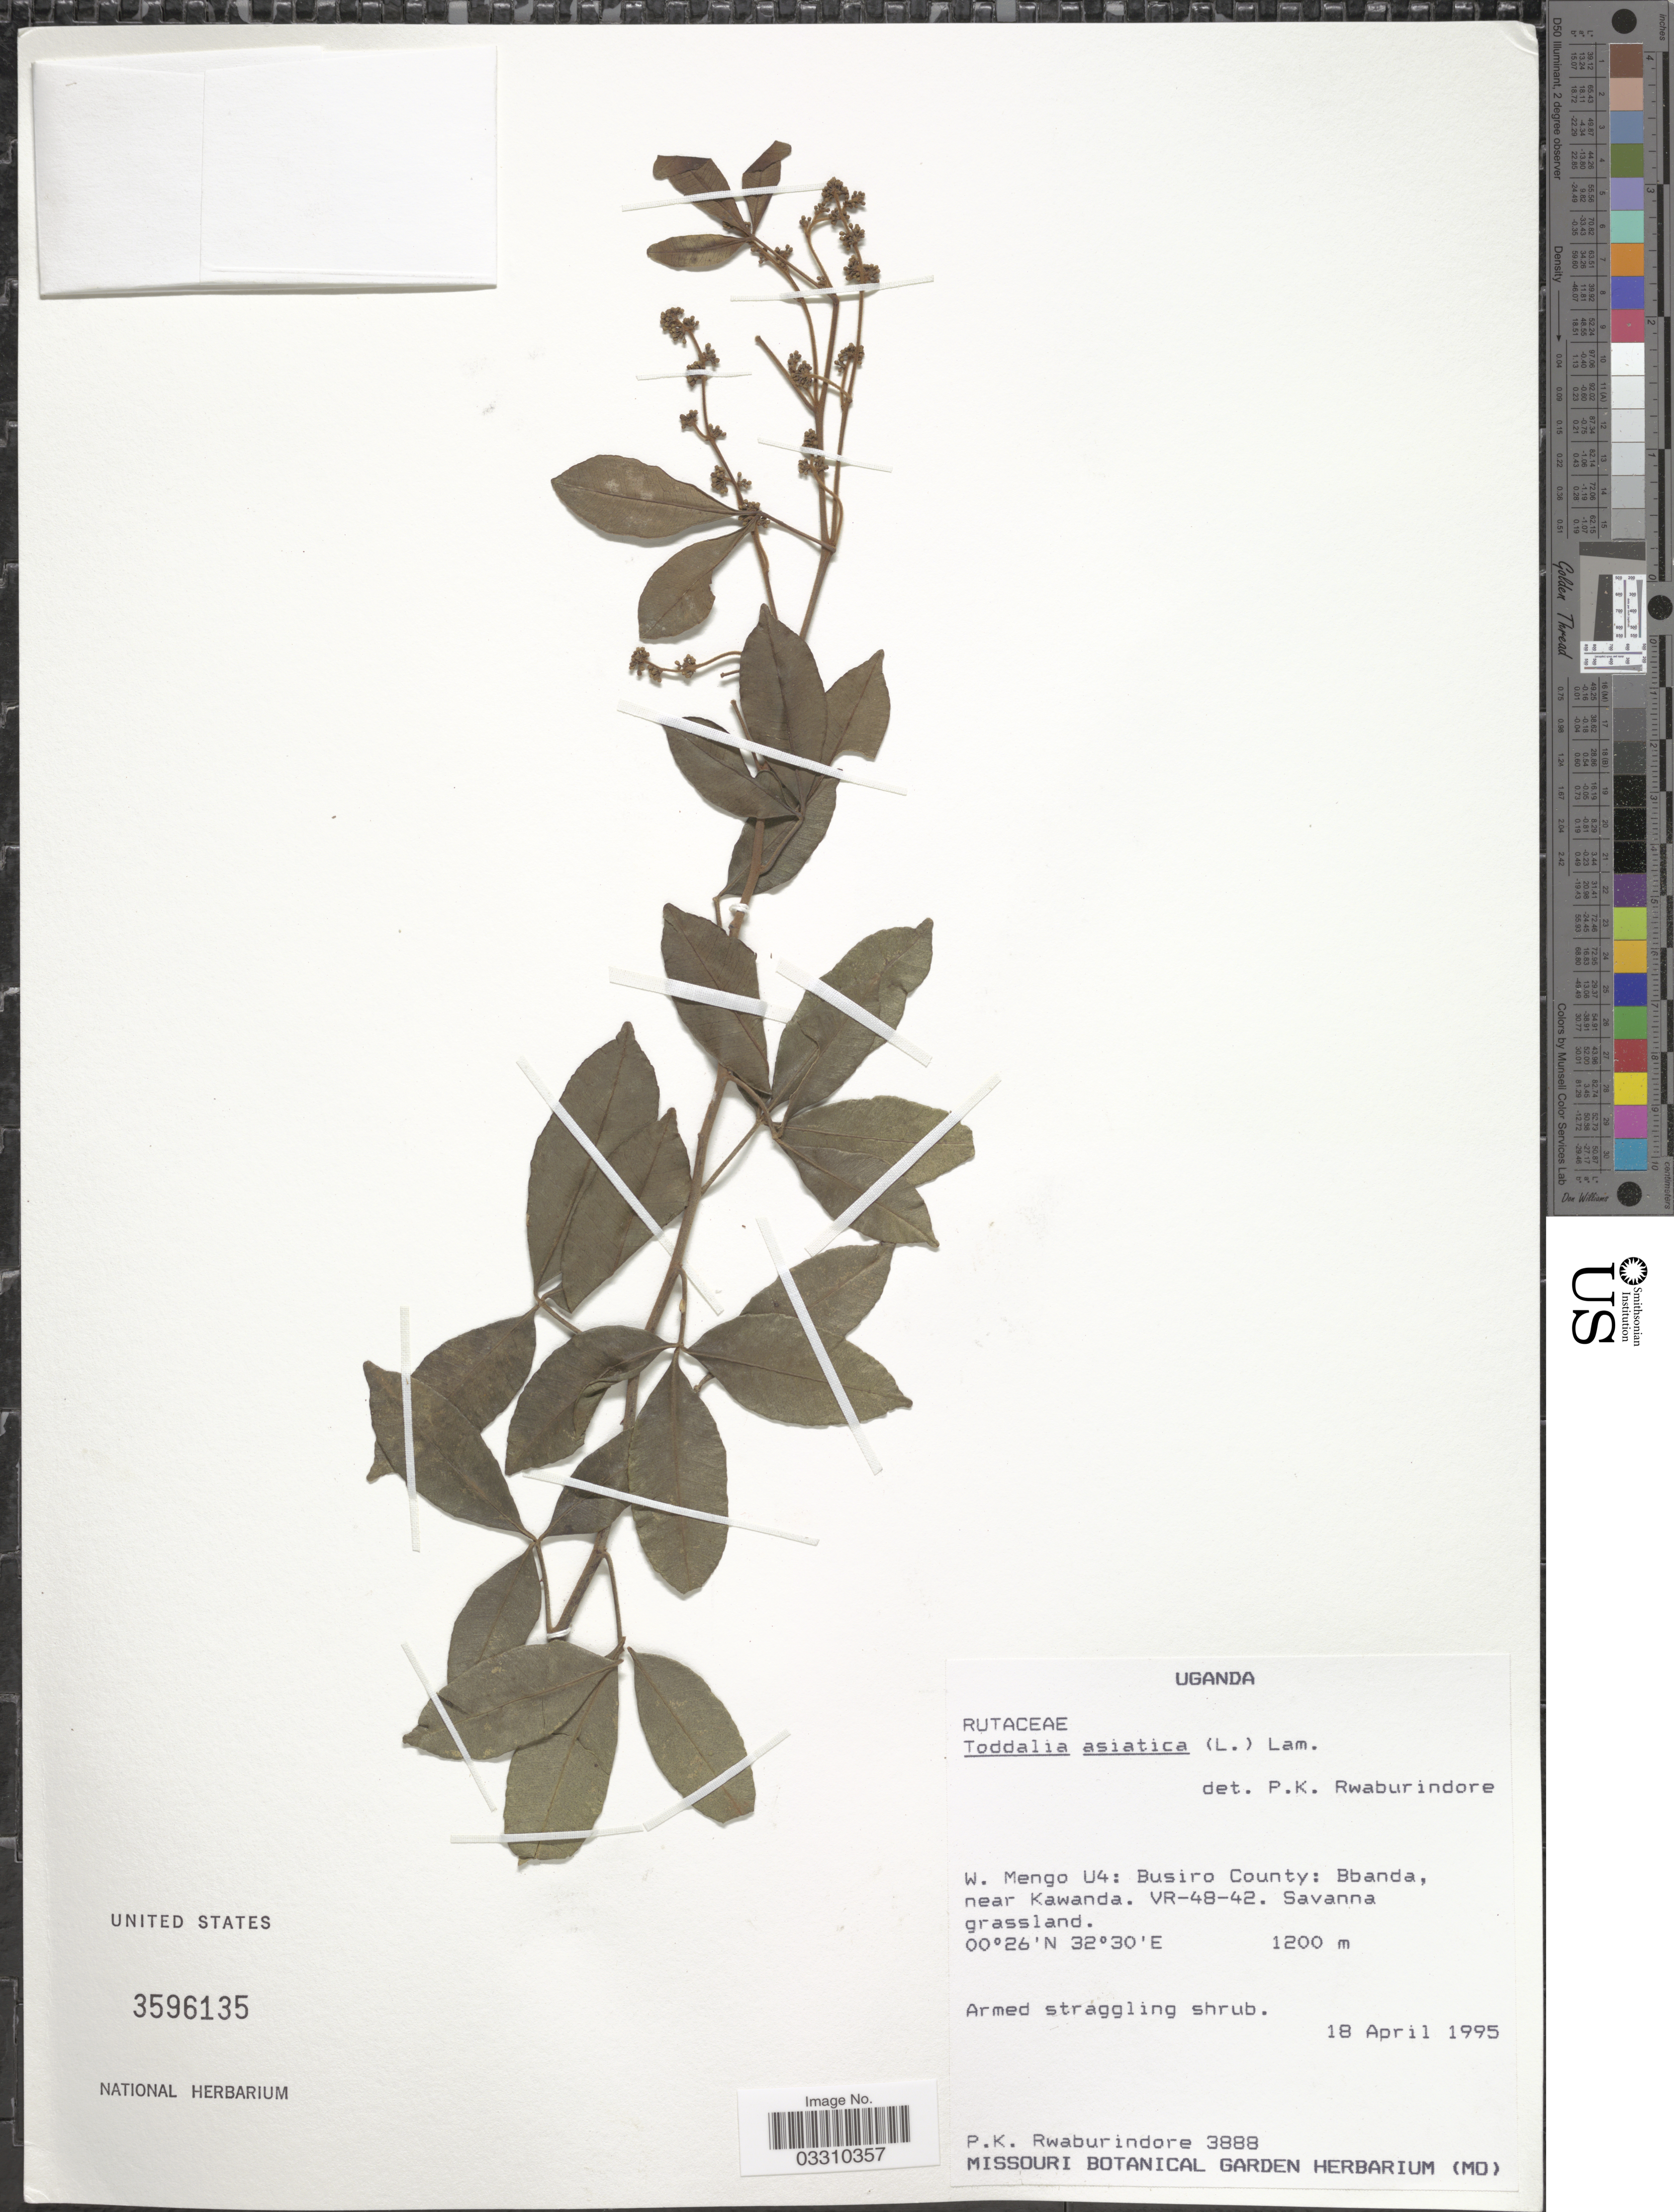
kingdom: Plantae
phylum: Tracheophyta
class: Magnoliopsida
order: Sapindales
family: Rutaceae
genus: Zanthoxylum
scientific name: Zanthoxylum asiaticum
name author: (L.) Appelhans et al.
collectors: P. Rwaburindore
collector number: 3888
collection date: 1995-04-18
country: Uganda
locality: W. Mengo U4: Busiro County: Bbanda, near Kawanda. VR-48-42.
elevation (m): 1200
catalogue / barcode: US 3596135